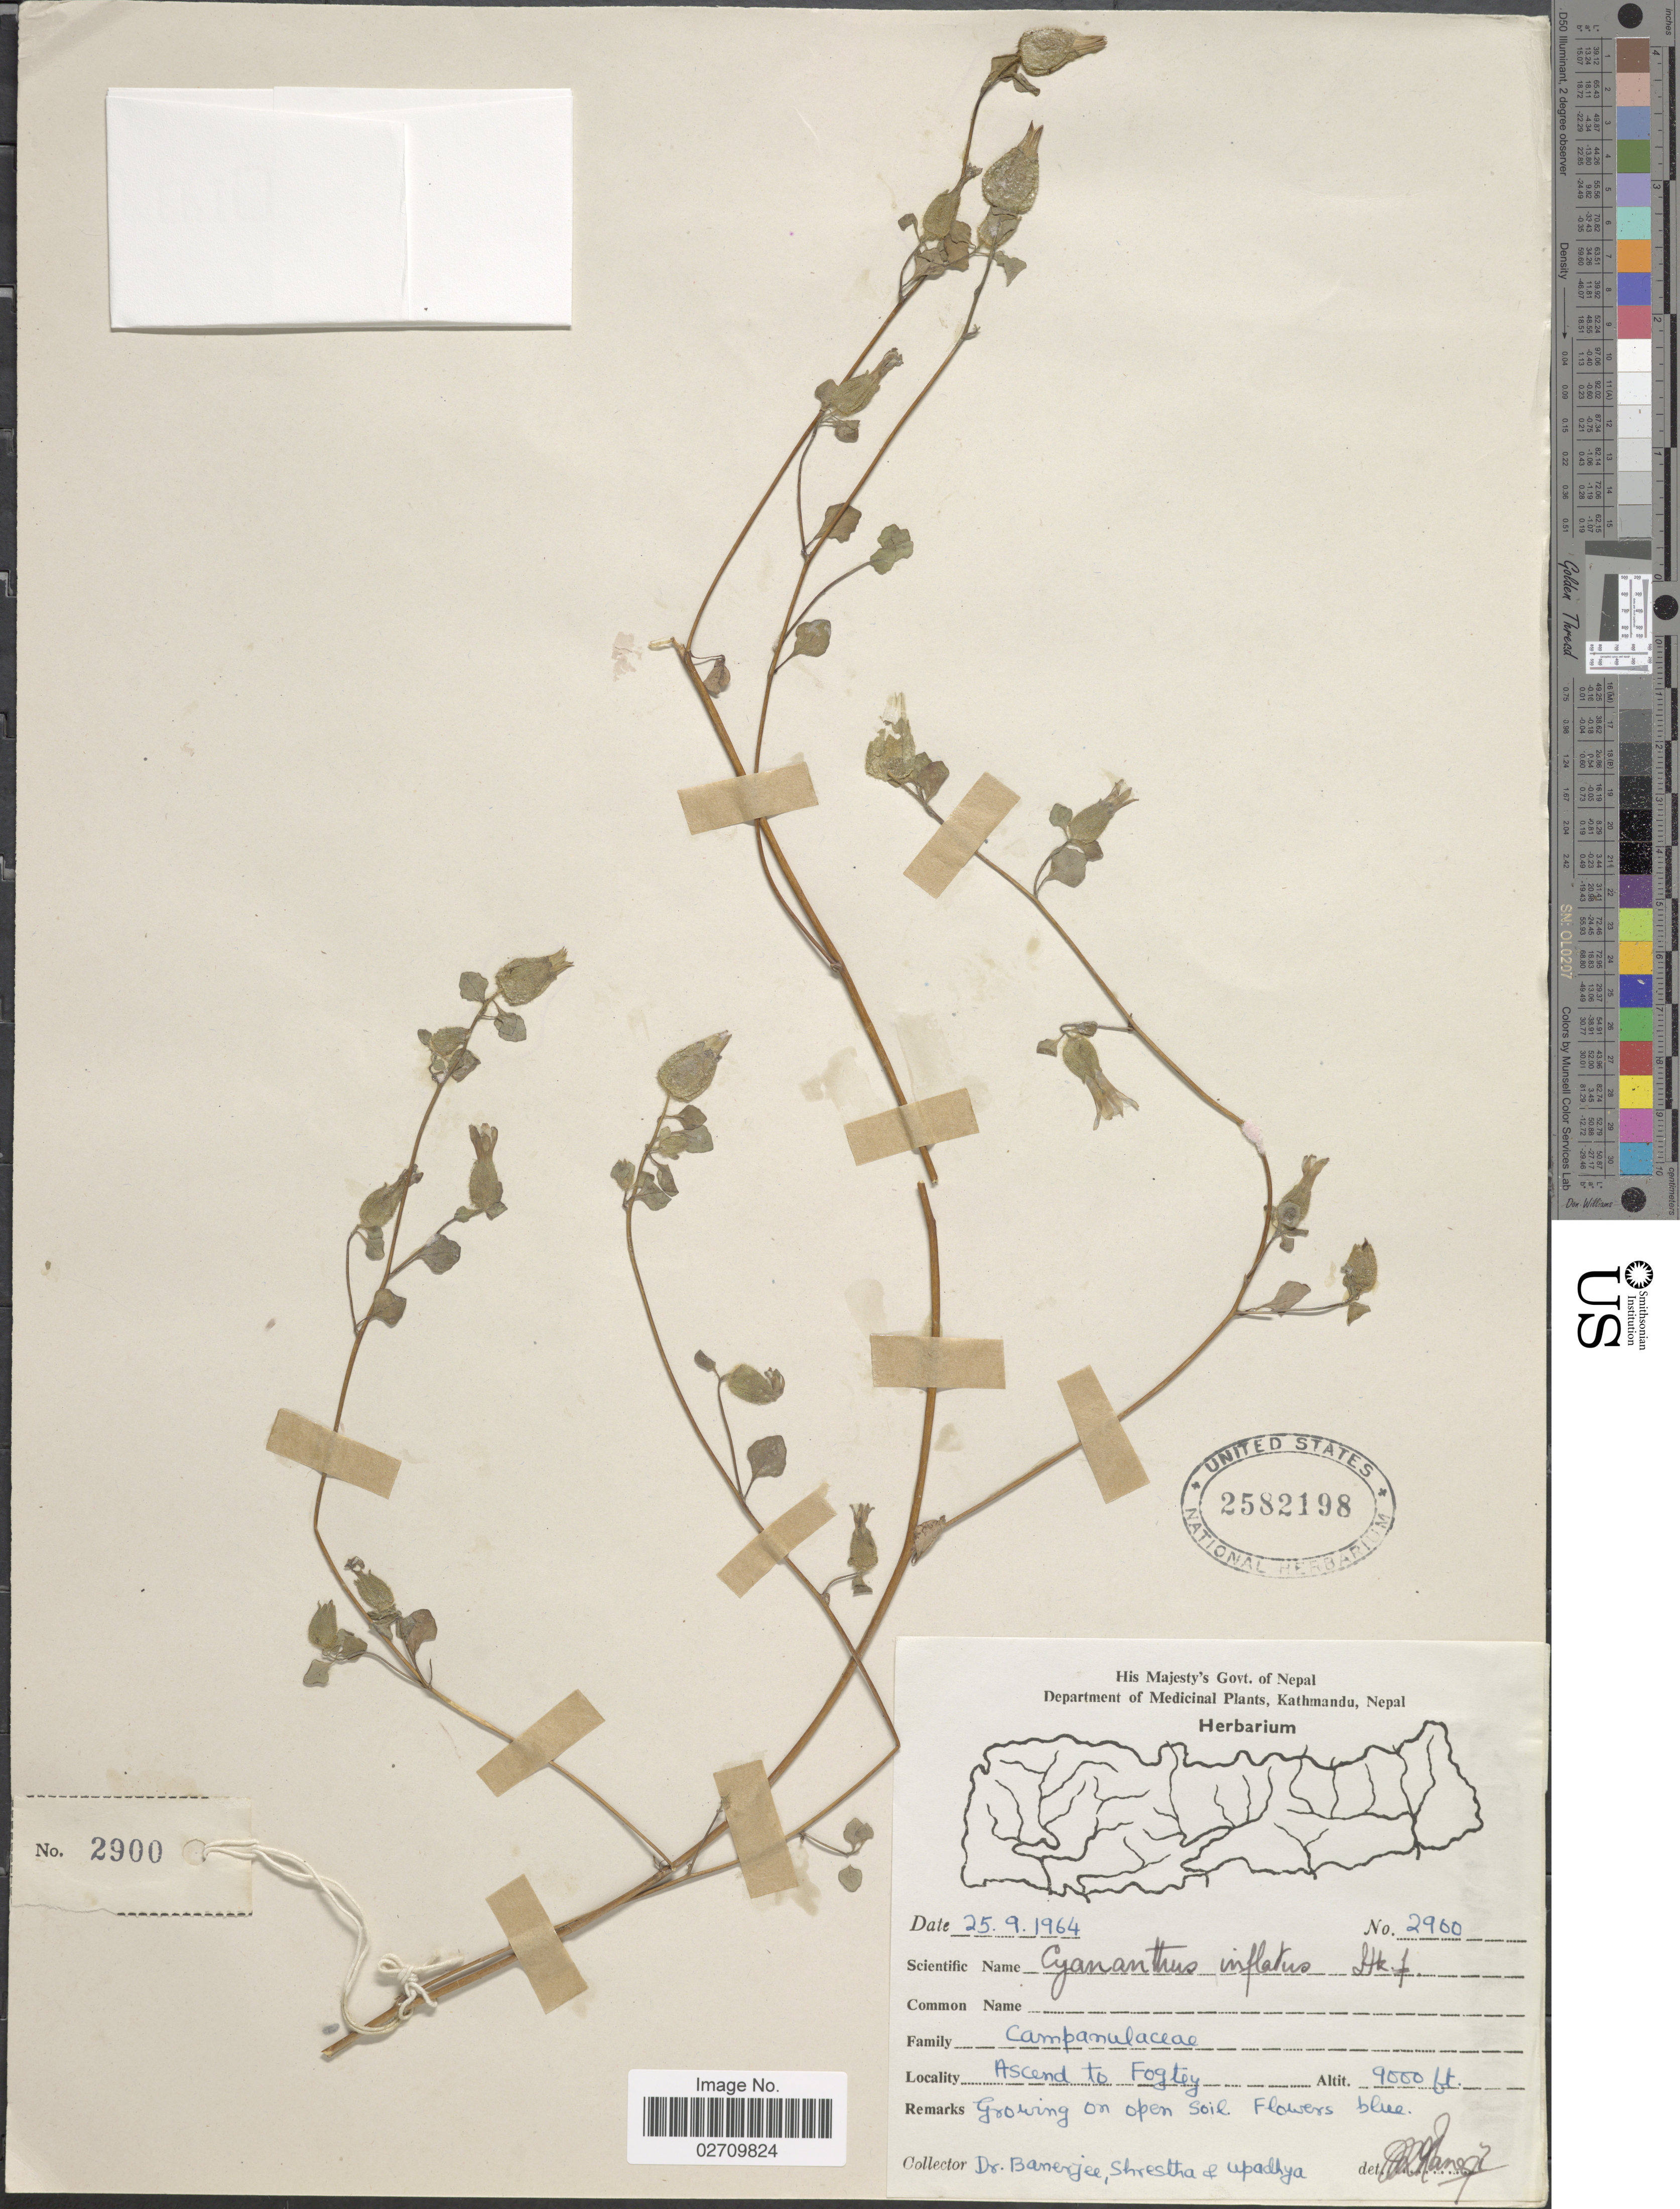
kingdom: Plantae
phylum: Tracheophyta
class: Magnoliopsida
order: Asterales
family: Campanulaceae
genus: Cyananthus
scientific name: Cyananthus inflatus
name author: Hook. f. & Thomson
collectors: -. Banerjee, -. Shrestha & Upadhya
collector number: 2900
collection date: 1964-09-25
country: Nepal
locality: Ascend to Fogtey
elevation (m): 2743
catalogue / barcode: US 2582198